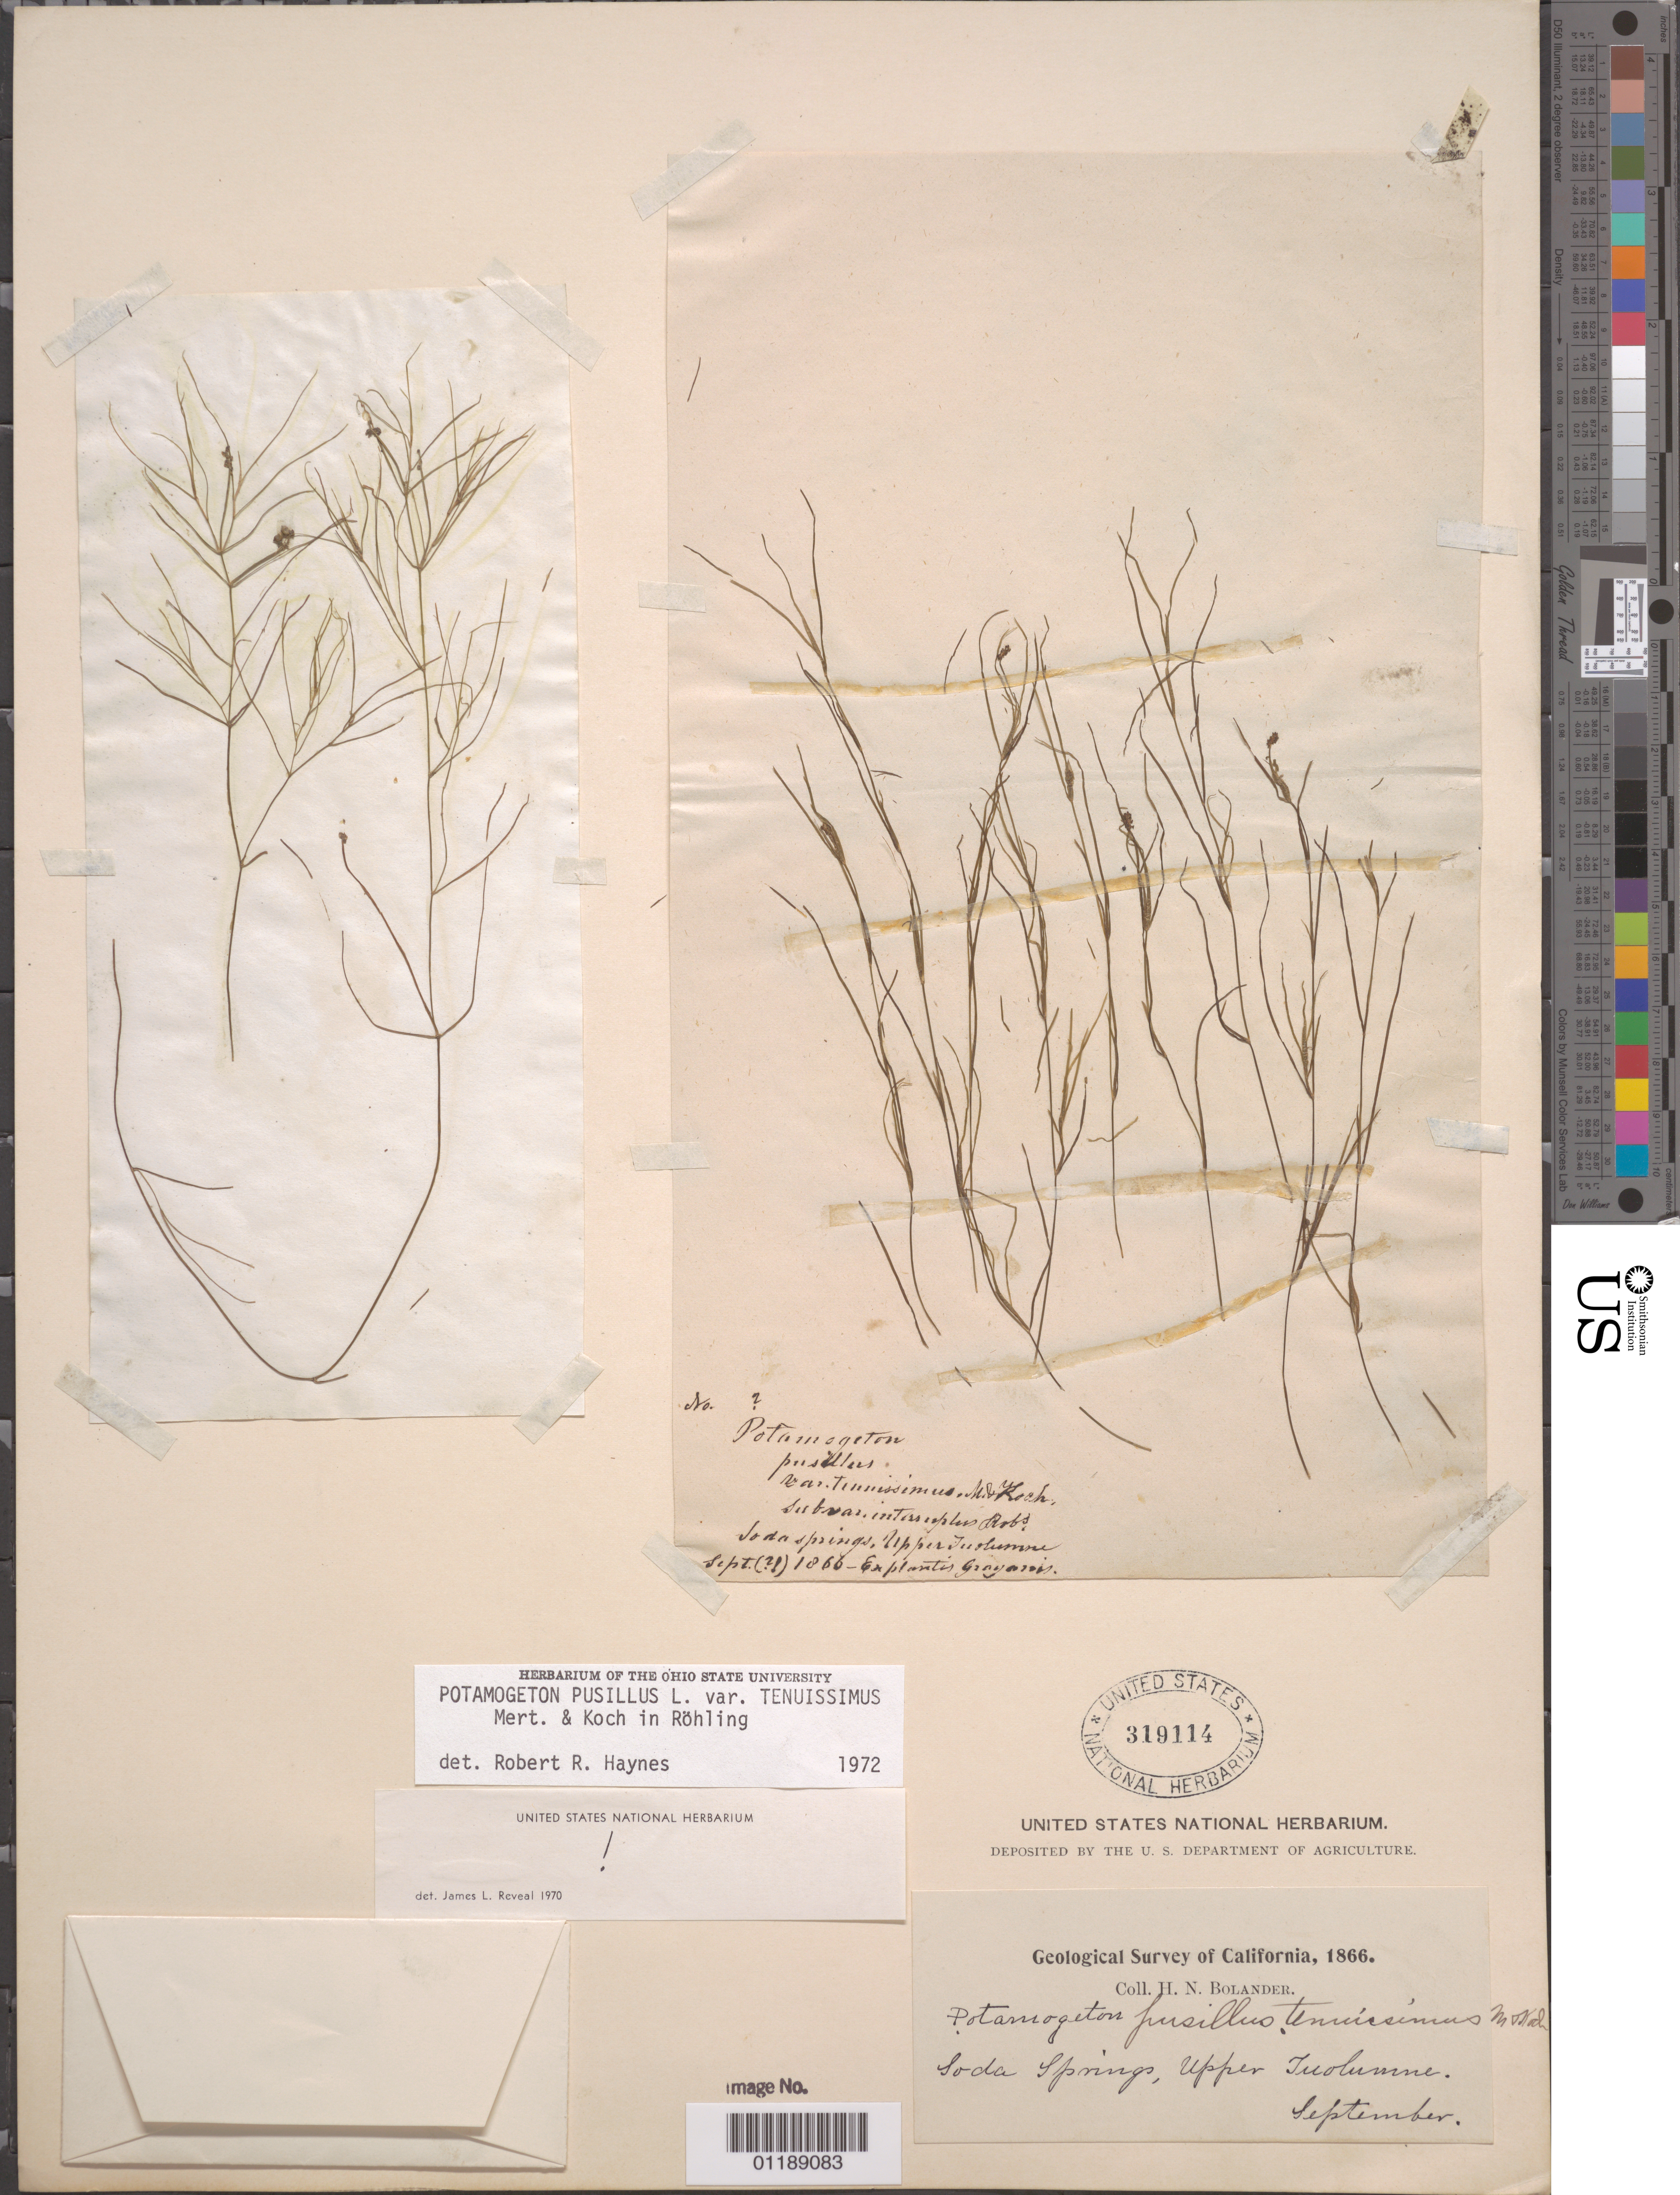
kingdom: Plantae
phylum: Tracheophyta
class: Liliopsida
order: Alismatales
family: Potamogetonaceae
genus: Potamogeton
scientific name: Potamogeton pusillus subsp. tenuissimus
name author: Mert. & W.D.J. Koch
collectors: H. Bolander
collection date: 1866-09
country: United States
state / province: California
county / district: Tuolumne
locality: Soda Springs, Upper Tuolumne.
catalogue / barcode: US 319114